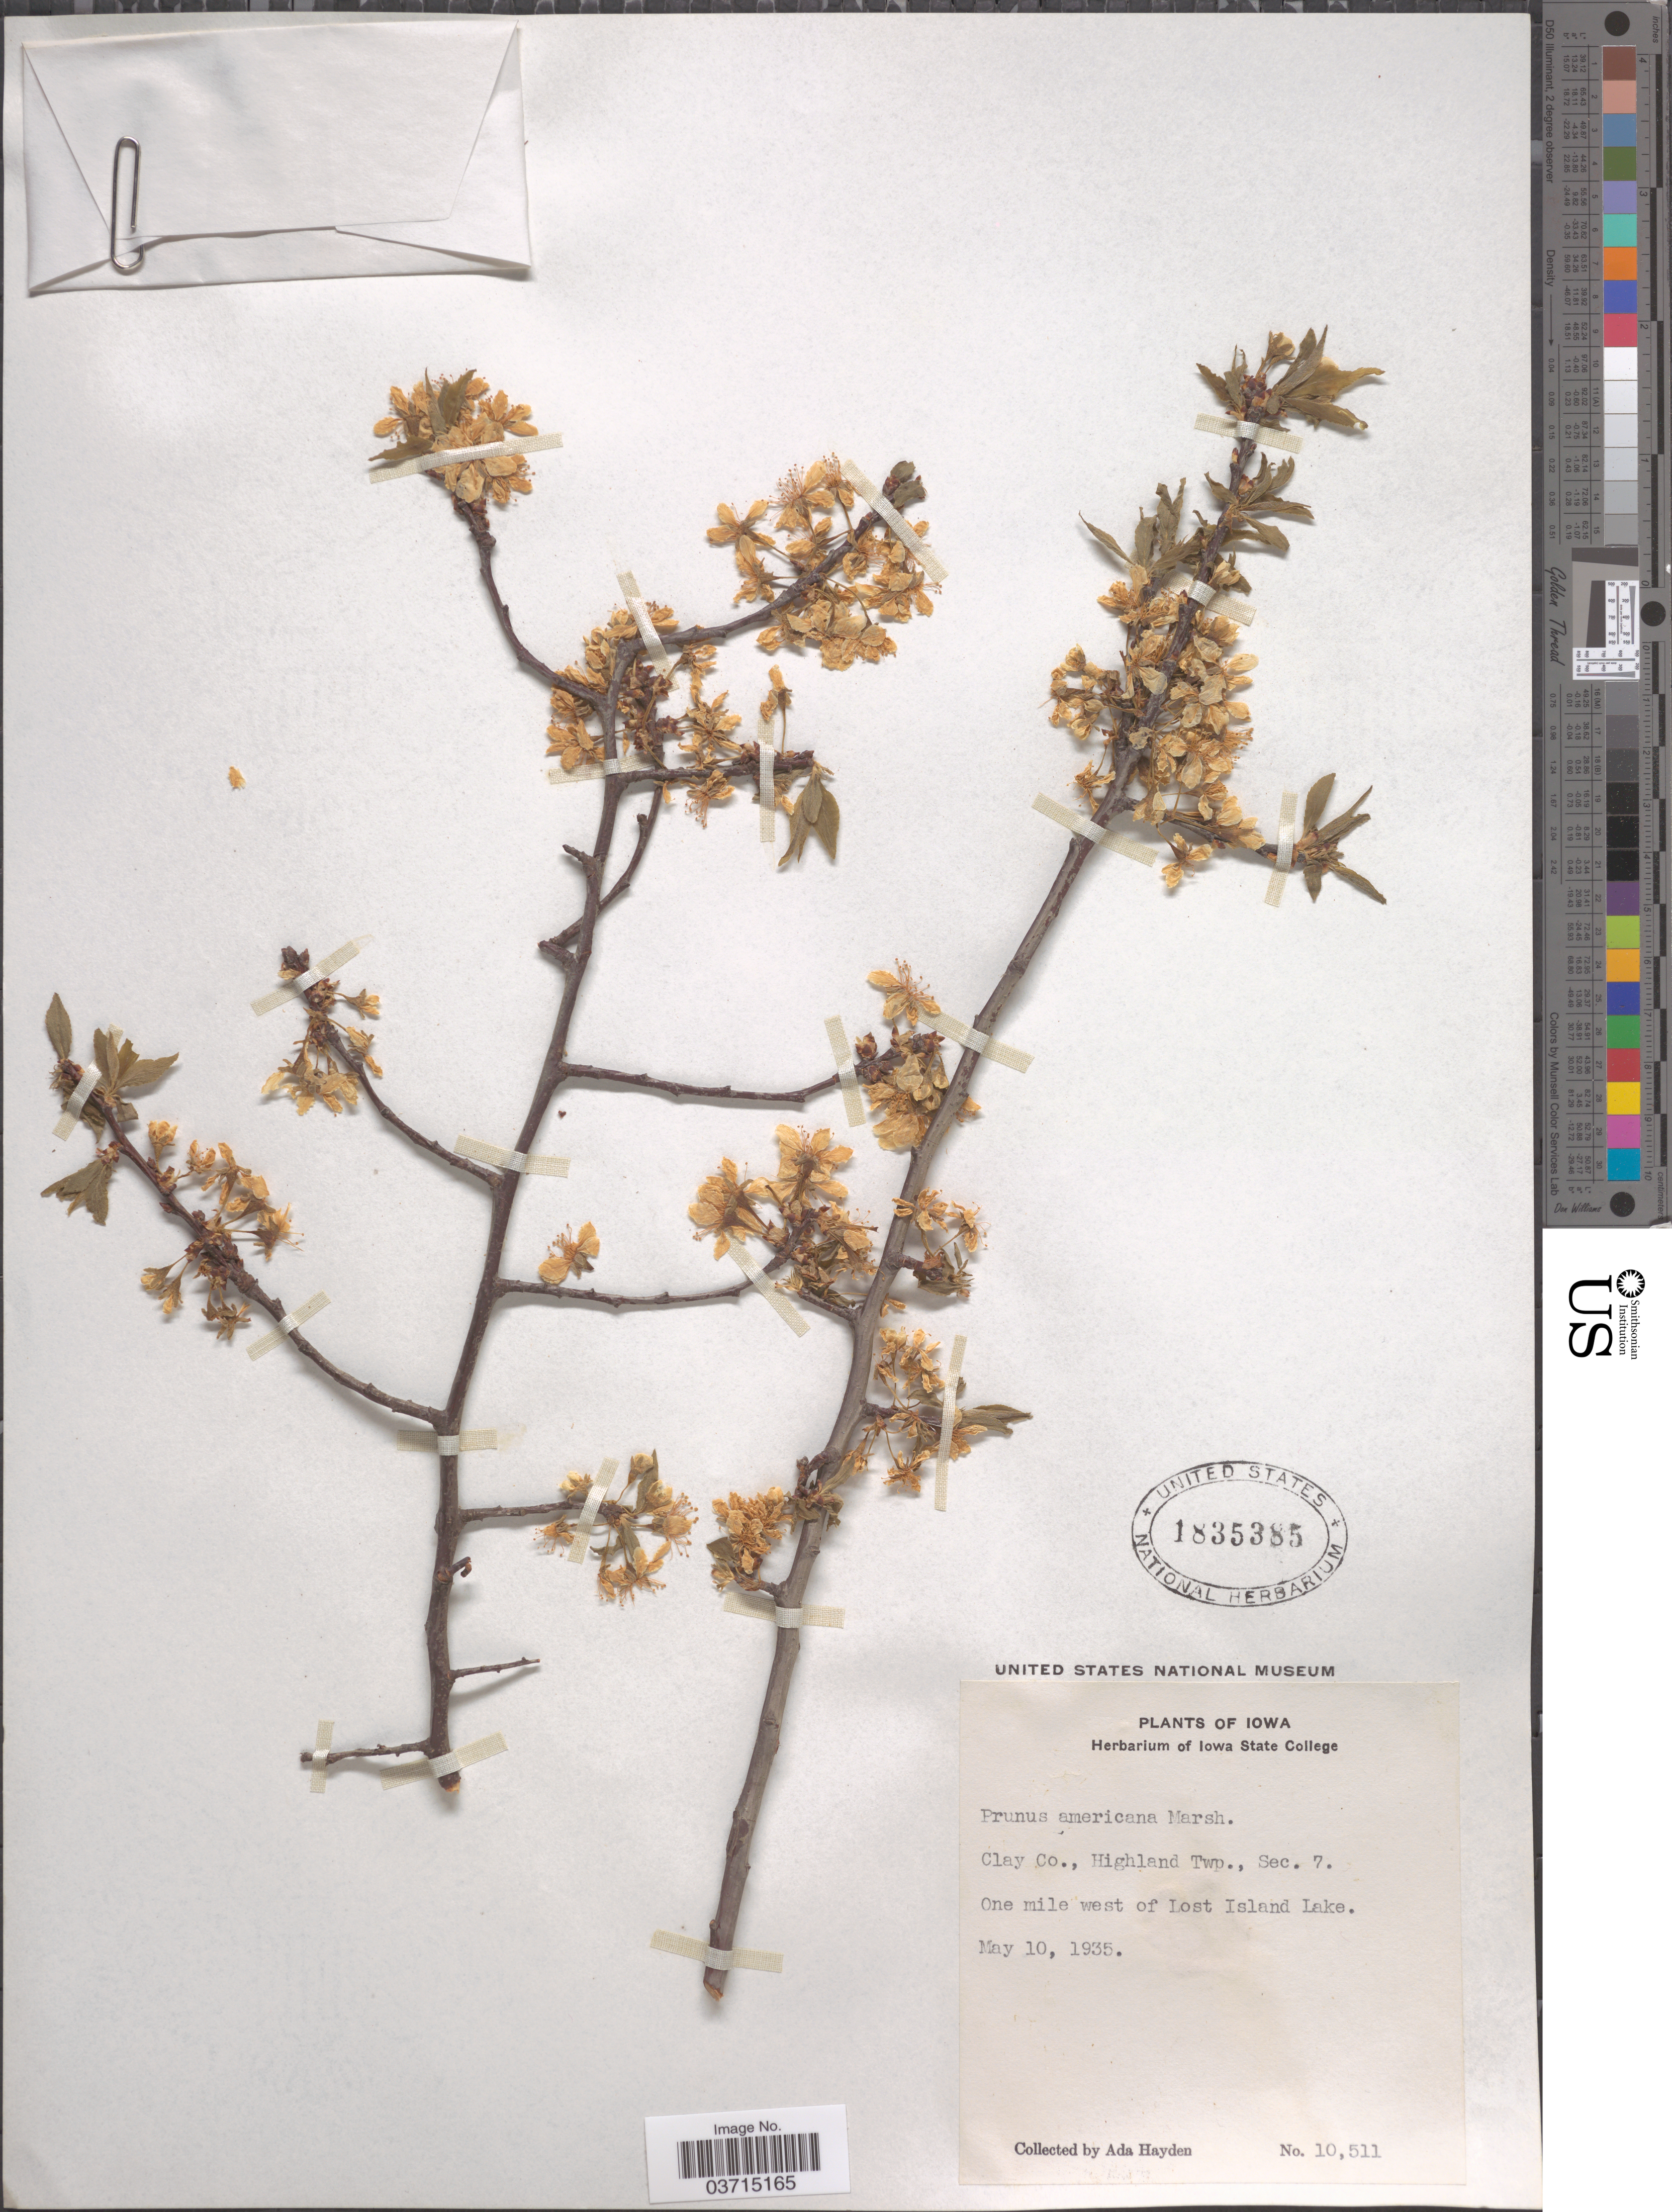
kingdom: Plantae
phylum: Tracheophyta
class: Magnoliopsida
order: Rosales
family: Rosaceae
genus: Prunus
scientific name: Prunus americana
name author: Marshall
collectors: Ada Hayden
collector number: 10511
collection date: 1935-05-10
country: United States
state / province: Iowa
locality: Clay Co., Highland Twp., Sec. 7. One mile west of Lost Island Lake.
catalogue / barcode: US 1835385